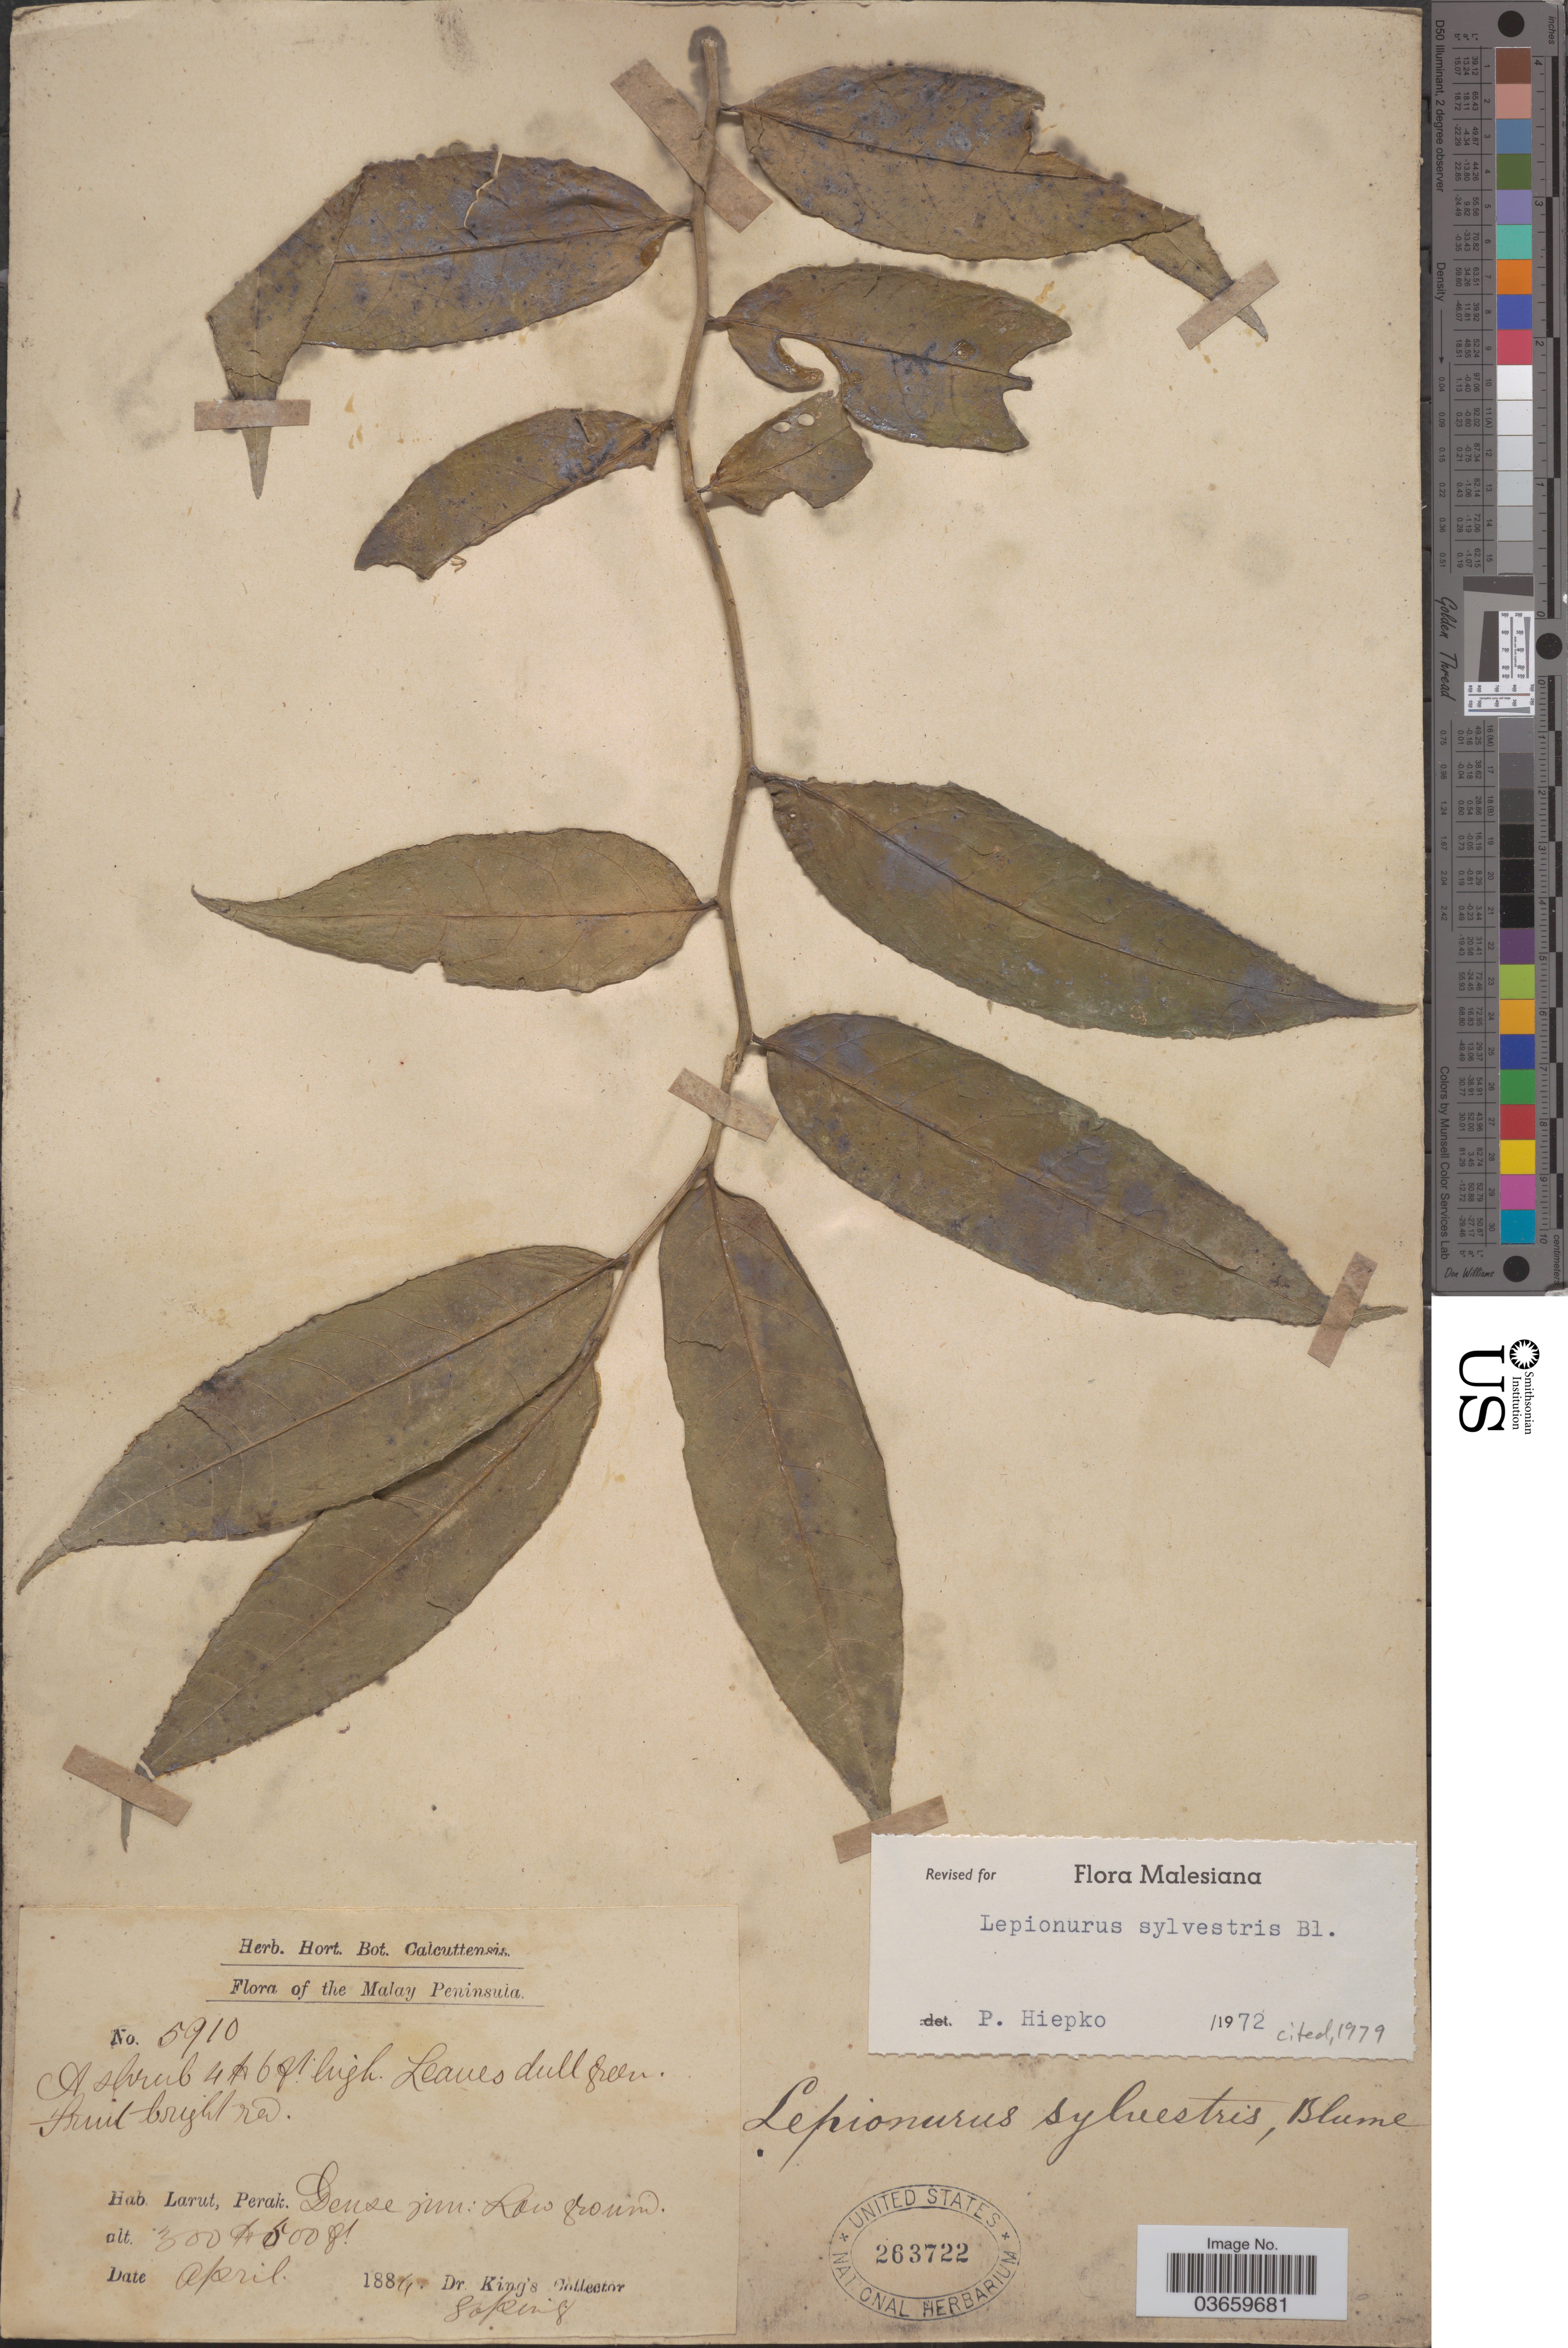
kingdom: Plantae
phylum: Tracheophyta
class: Magnoliopsida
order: Santalales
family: Opiliaceae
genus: Lepionurus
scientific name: Lepionurus sylvestris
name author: Blume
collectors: Dr. King's collector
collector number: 5910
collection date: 1886-04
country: Malaysia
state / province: Perak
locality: Malay Peninsula. Larut. Gopeng.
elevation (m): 91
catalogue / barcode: US 263722